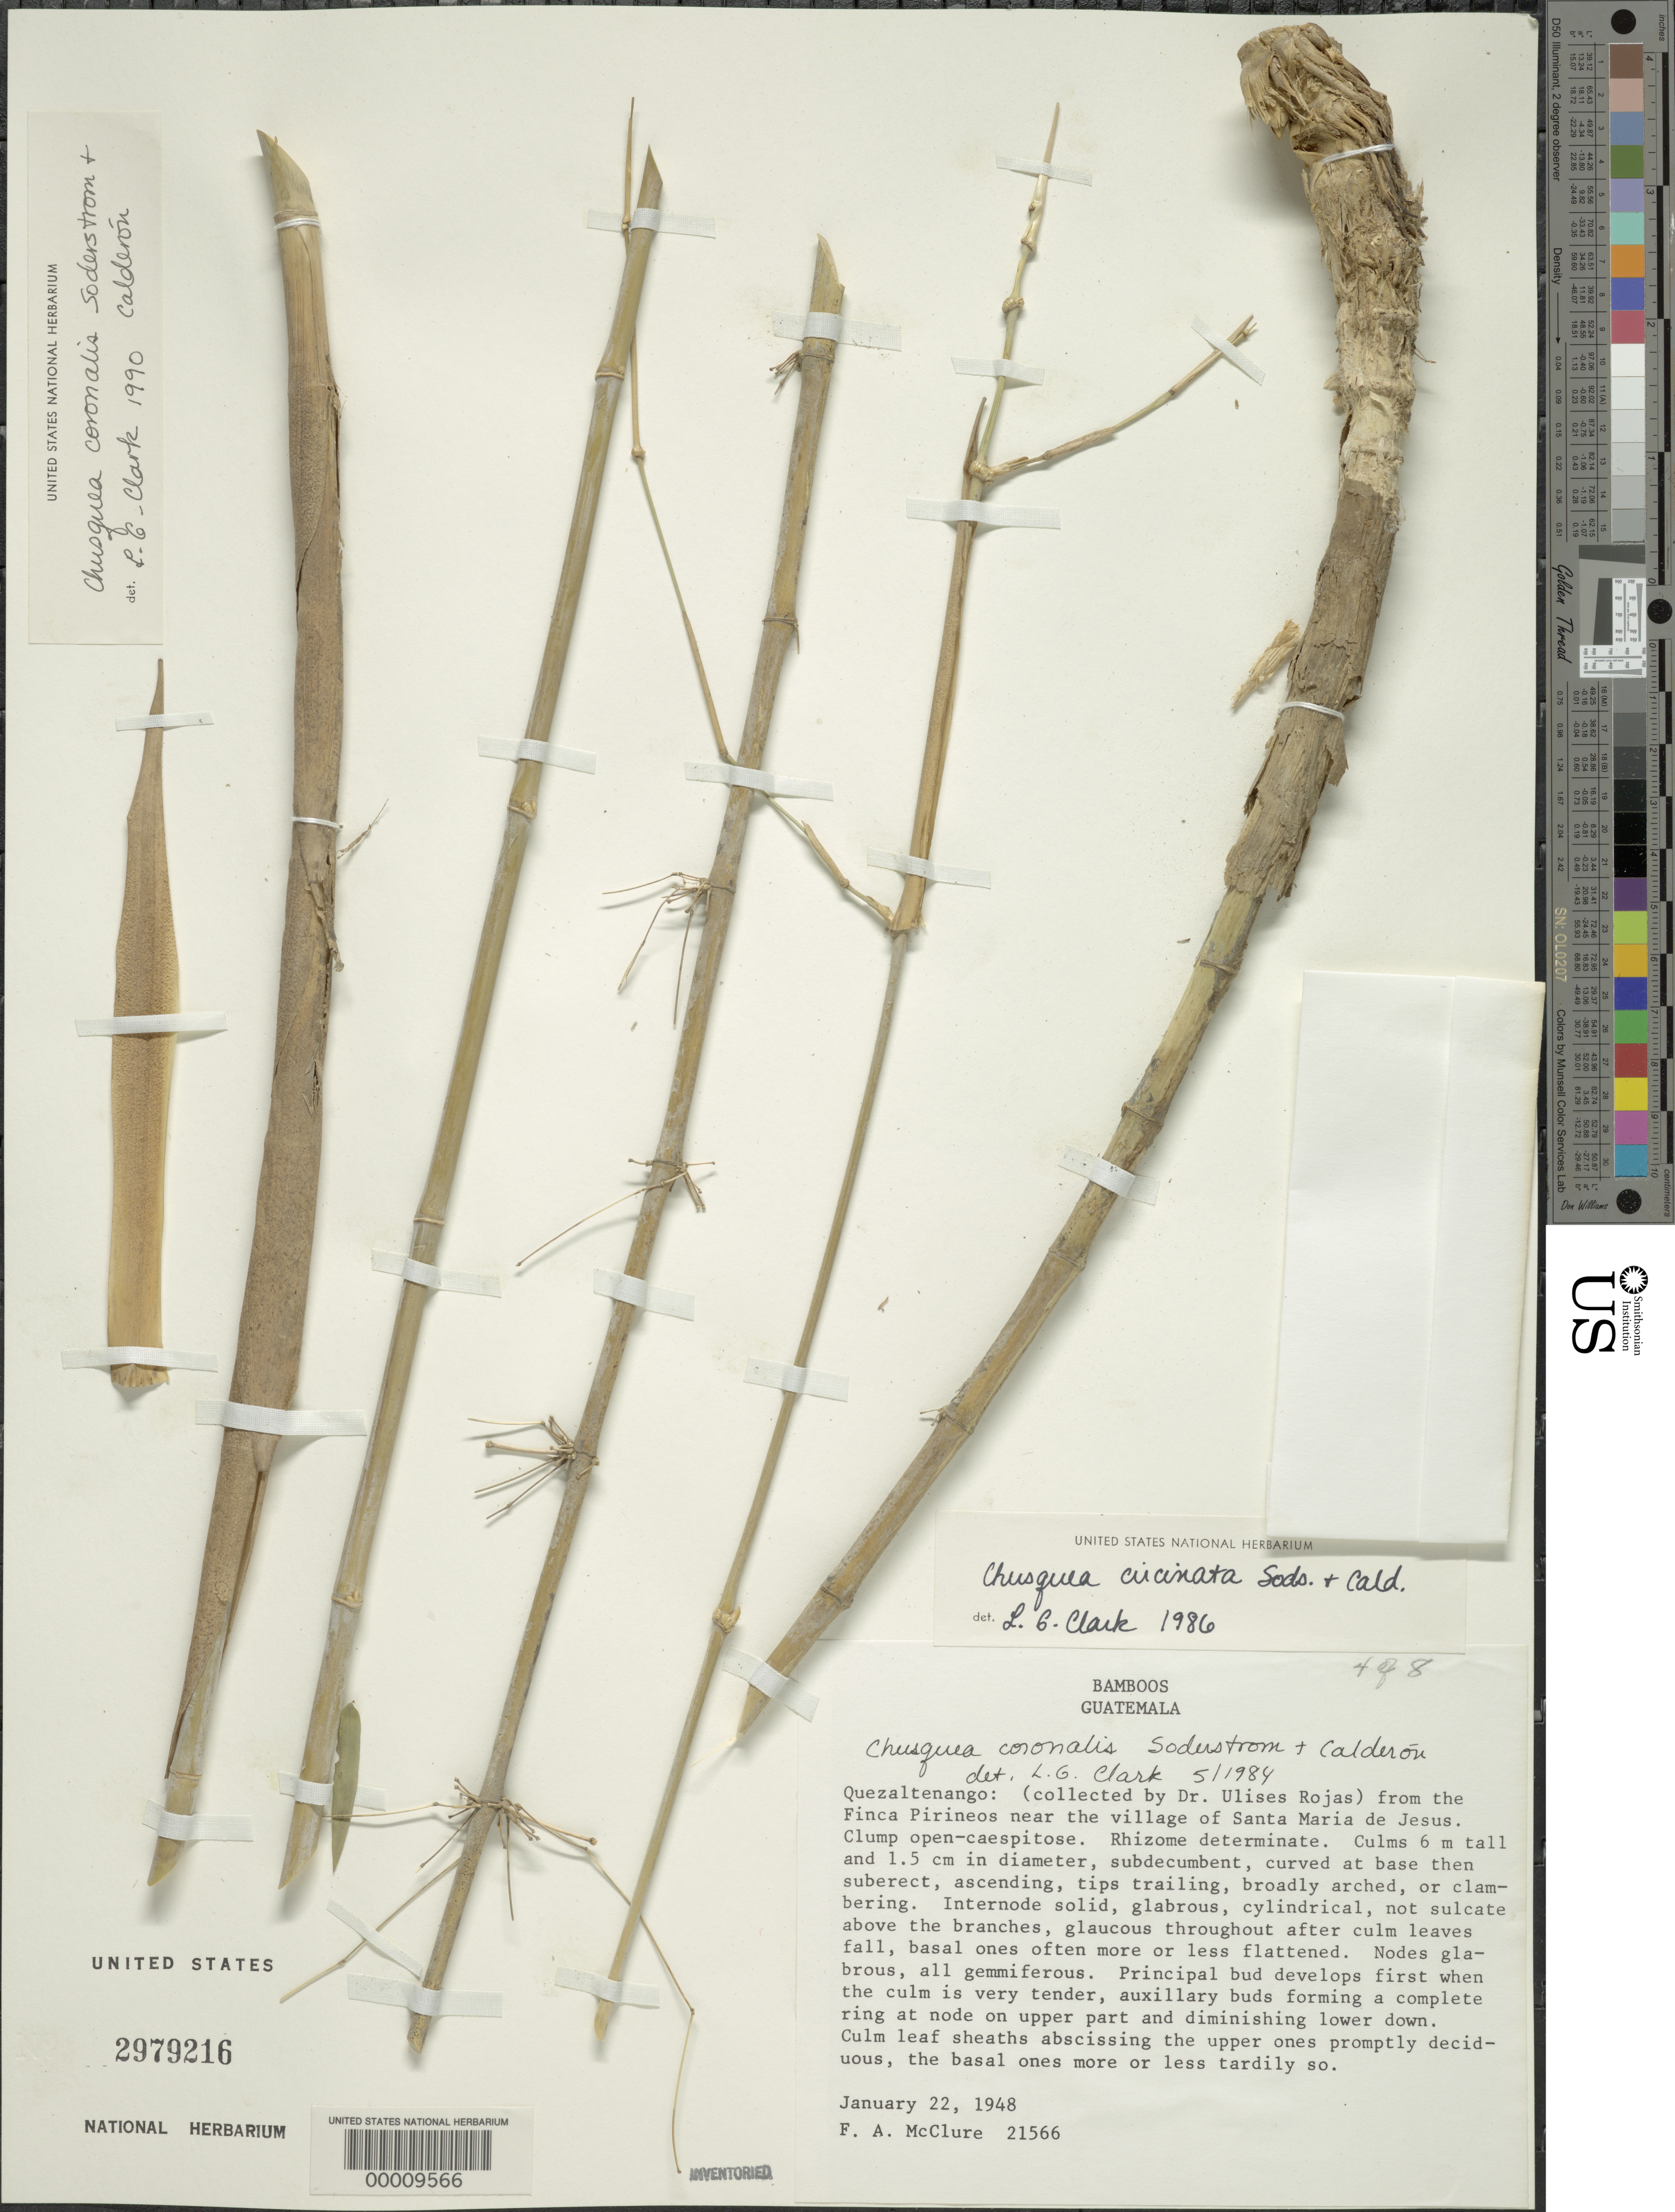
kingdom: Plantae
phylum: Tracheophyta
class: Liliopsida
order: Poales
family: Poaceae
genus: Chusquea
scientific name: Chusquea coronalis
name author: Soderstr. & C. E. Calderón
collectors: U. Rojas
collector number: Mcclure 21566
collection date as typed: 22 Jan 1948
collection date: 1948-01-22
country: Guatemala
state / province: Quetzaltenango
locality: Finca Pirineos near the village of Santa Maria de Jesus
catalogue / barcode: US 2979216